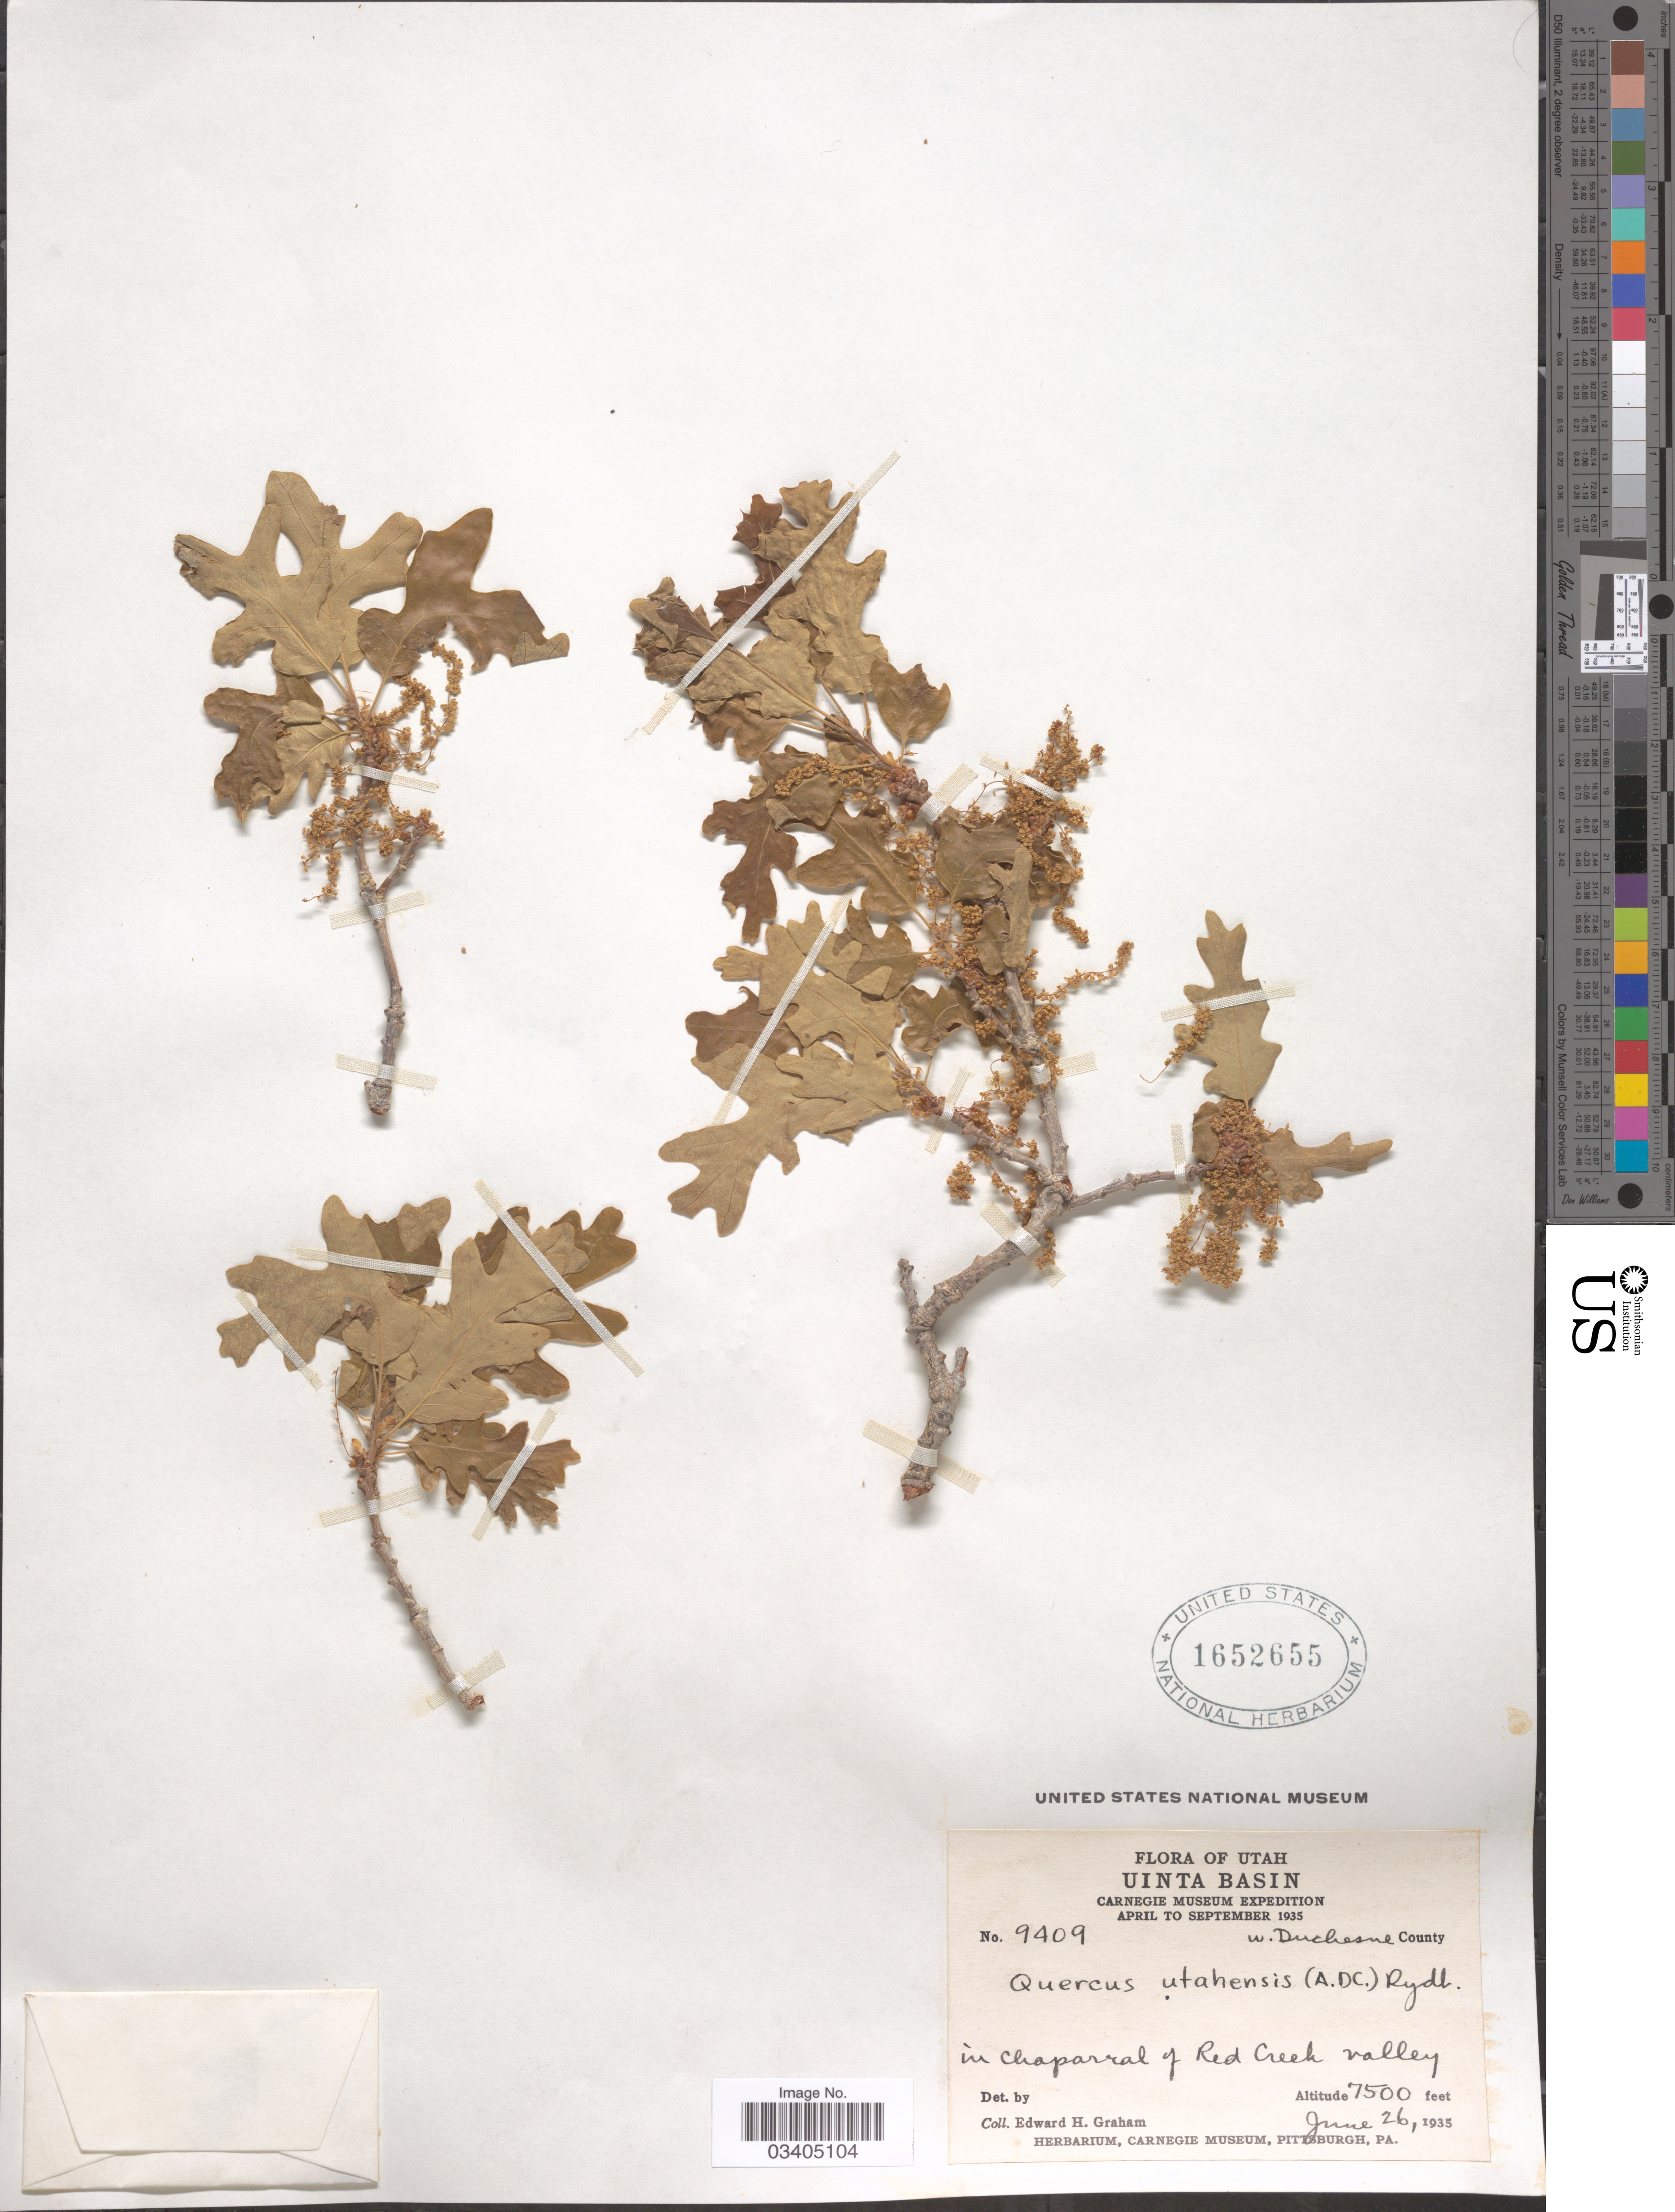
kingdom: Plantae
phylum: Tracheophyta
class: Magnoliopsida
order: Fagales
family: Fagaceae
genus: Quercus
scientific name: Quercus gambelii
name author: Nutt.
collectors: E. H. Graham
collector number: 9409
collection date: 1935-06-26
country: United States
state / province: Utah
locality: Uinta Basin, in chaparral of Red Creek valley.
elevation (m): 2286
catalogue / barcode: US 1652655